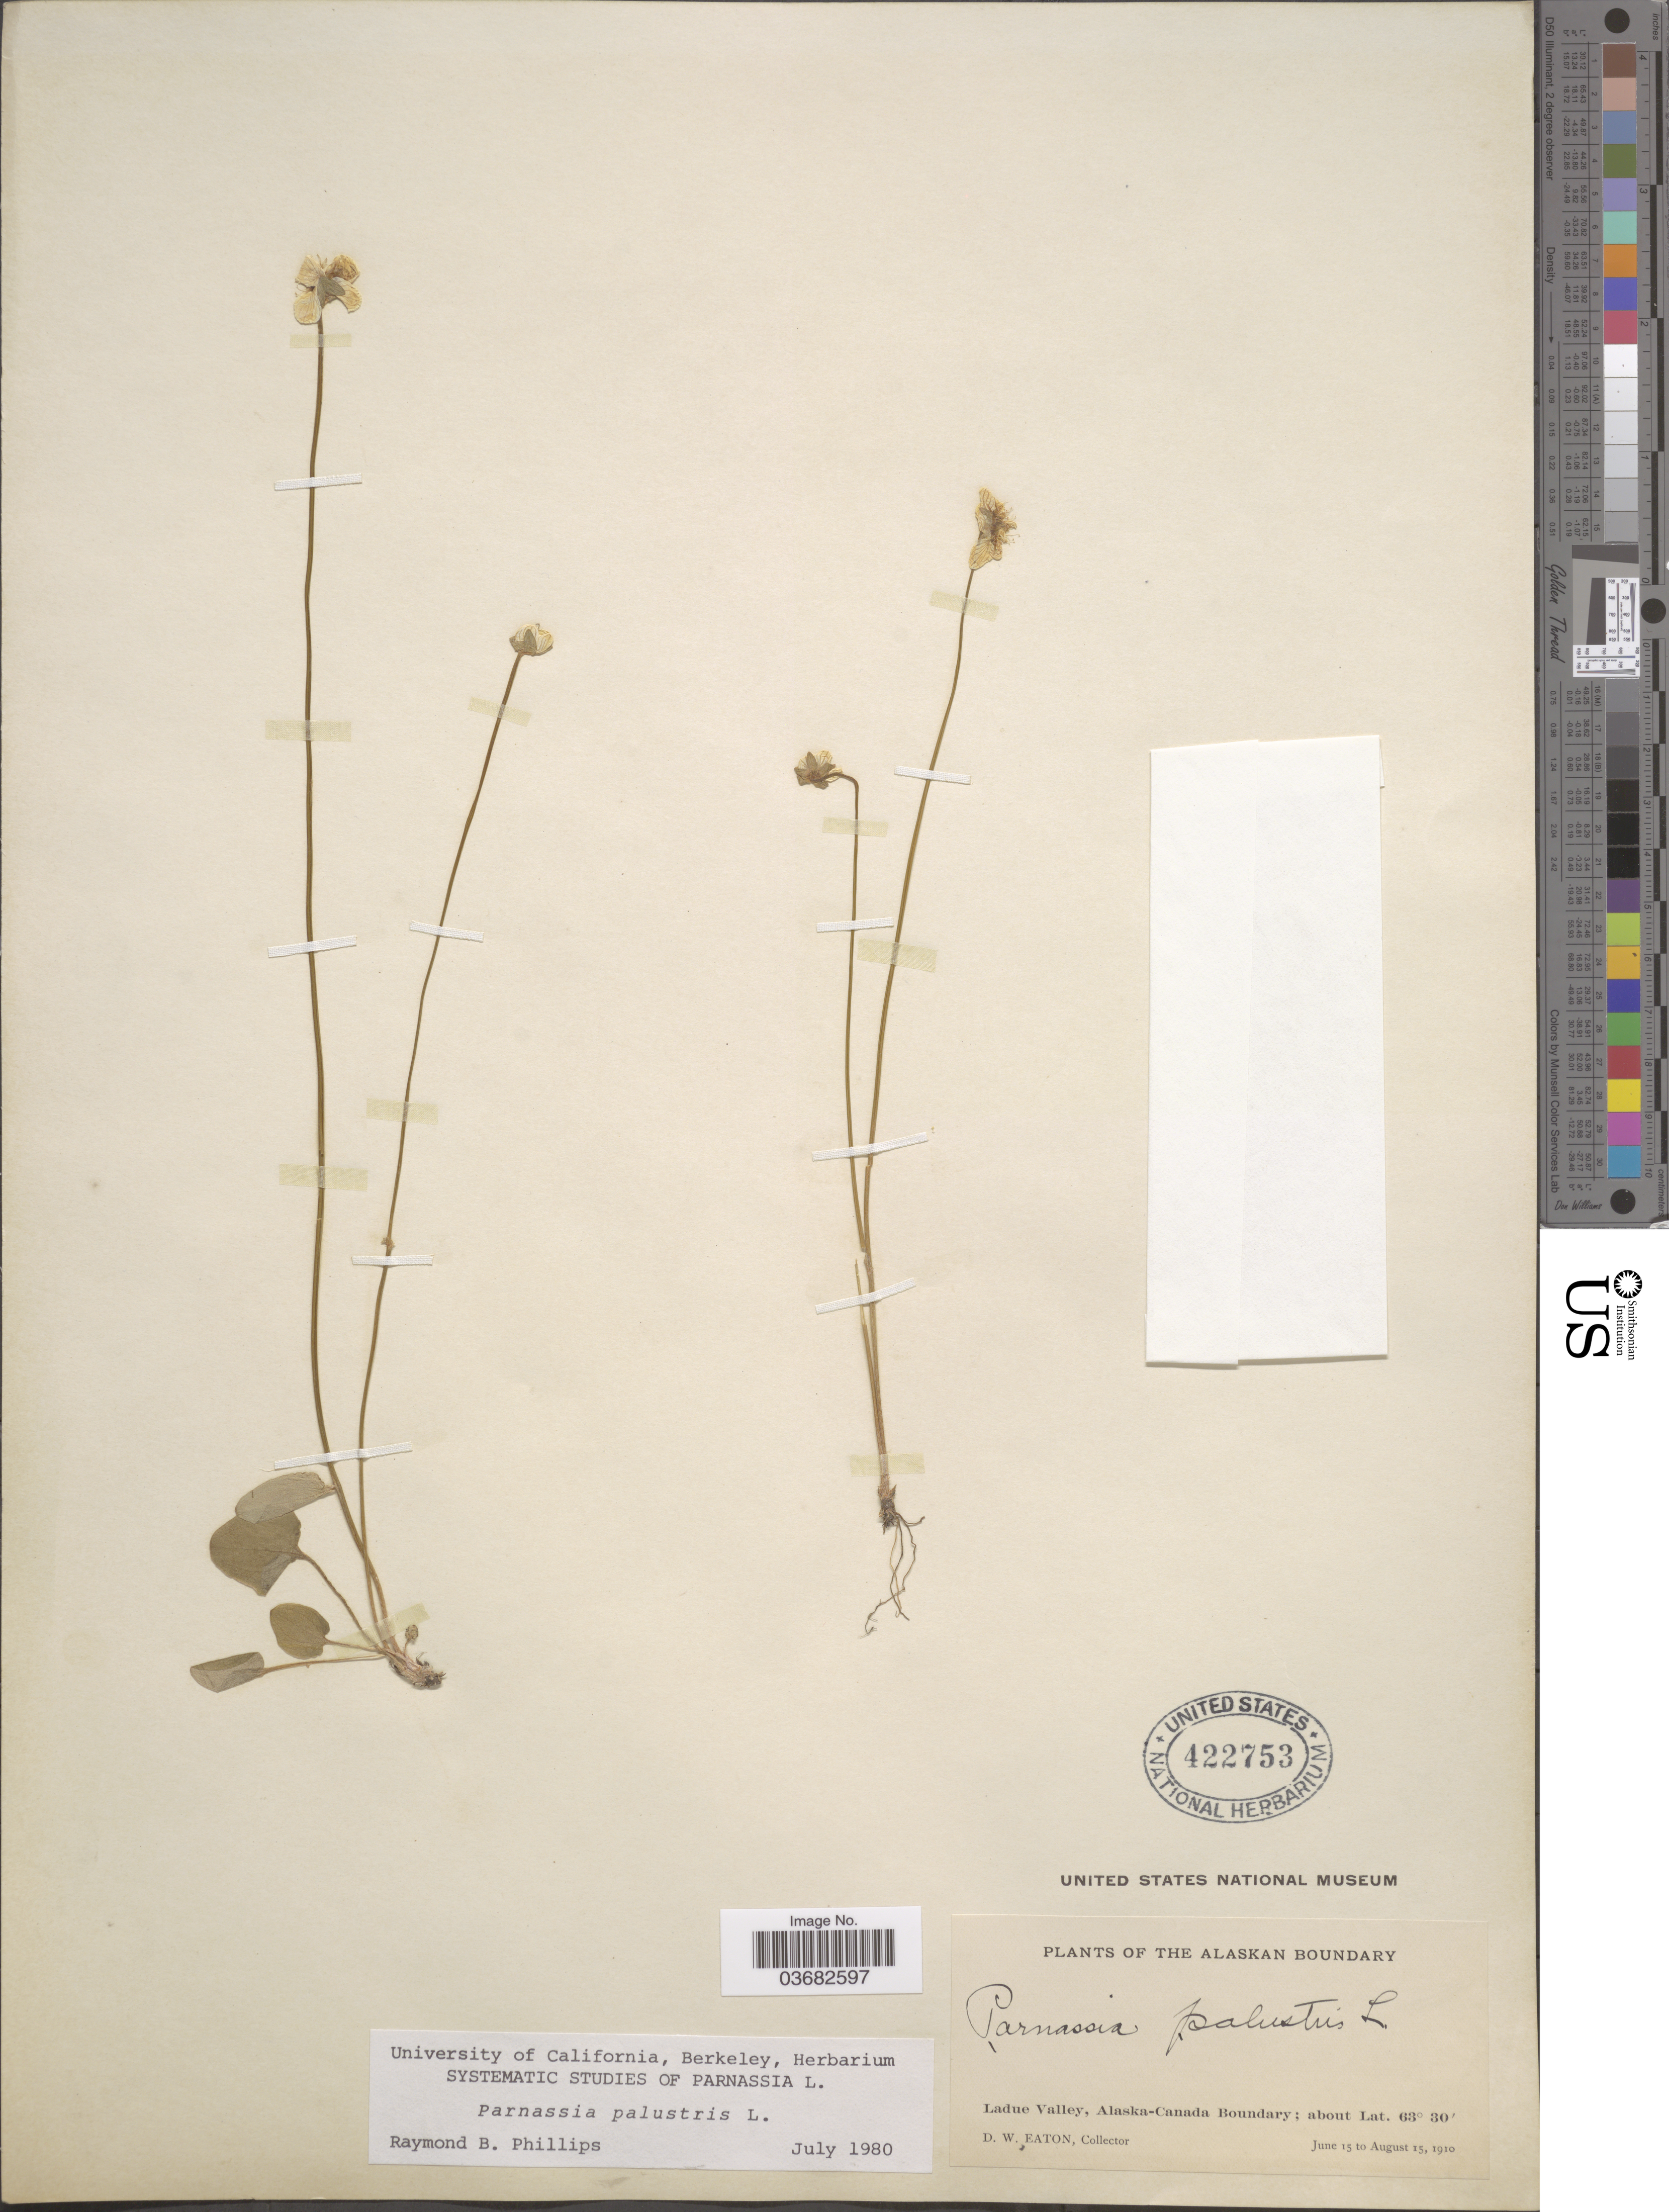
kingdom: Plantae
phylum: Tracheophyta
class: Magnoliopsida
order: Celastrales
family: Parnassiaceae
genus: Parnassia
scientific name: Parnassia palustris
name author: L.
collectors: D. Eaton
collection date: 1910-06-15/1910-08-15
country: United States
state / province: Alaska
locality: The Alaskan Boundary. Ladue Valley, Alaska- Canada Boundary.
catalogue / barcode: US 422753